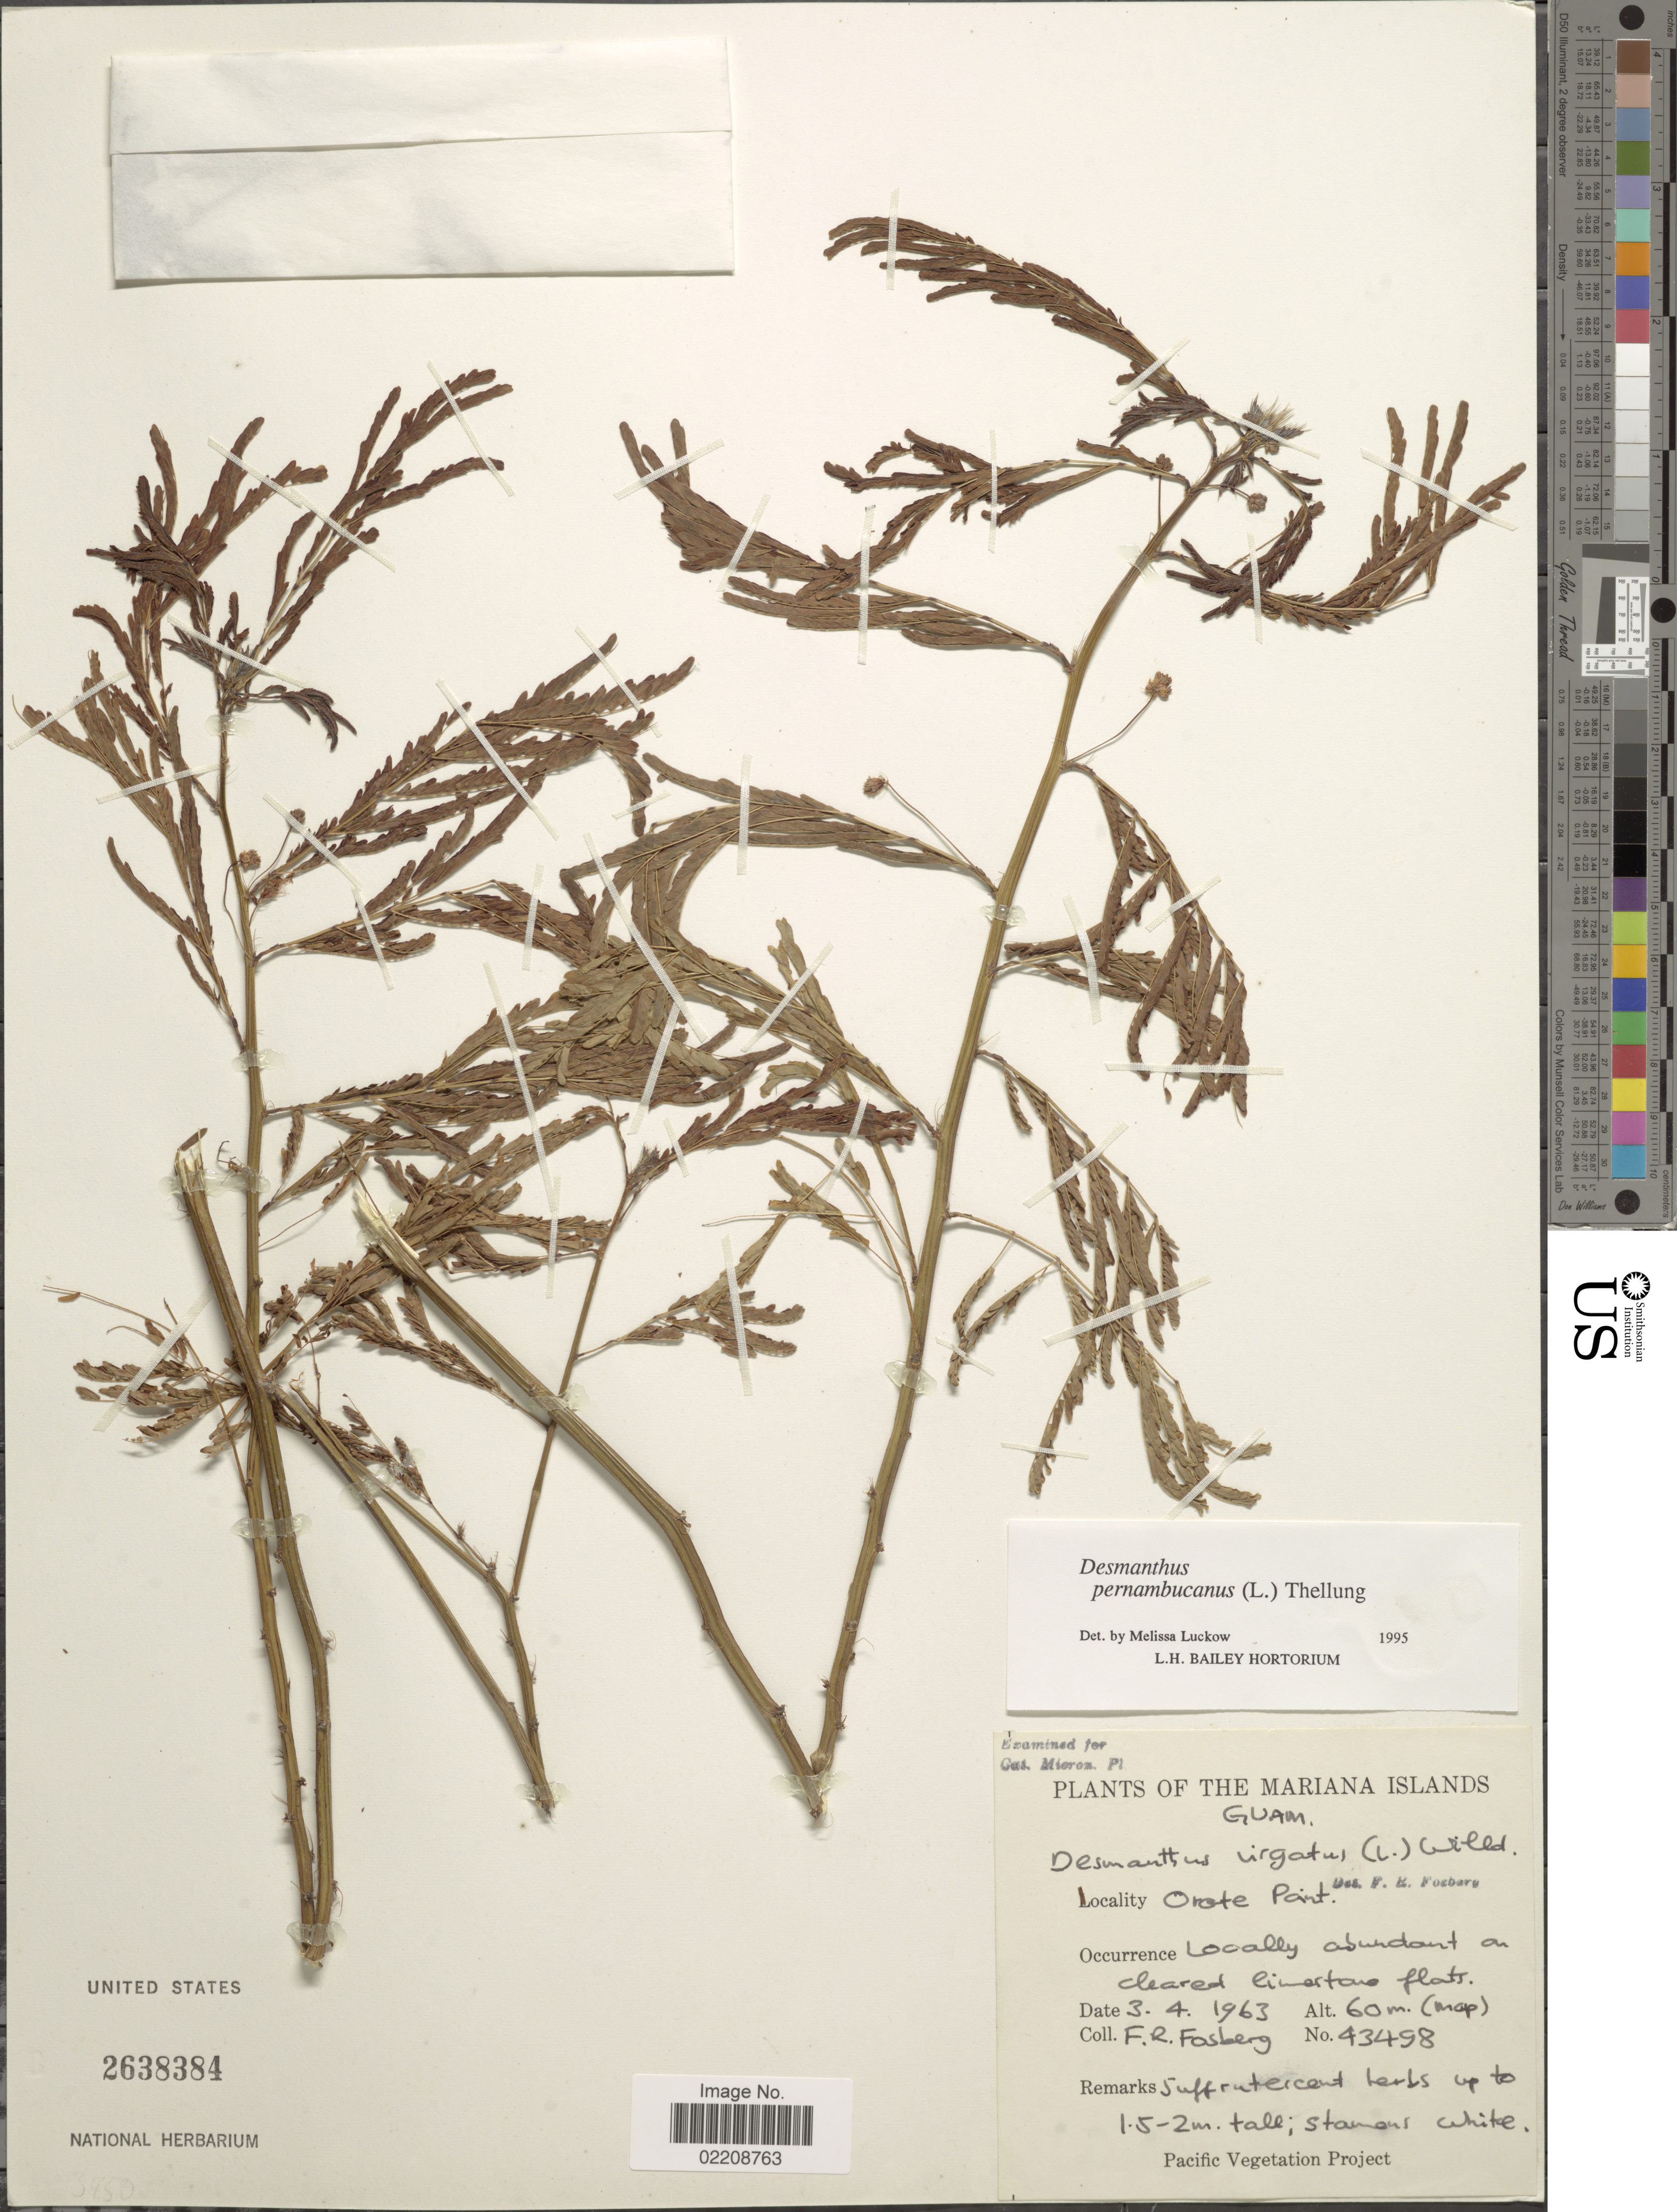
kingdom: Plantae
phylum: Tracheophyta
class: Magnoliopsida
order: Fabales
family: Fabaceae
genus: Desmanthus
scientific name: Desmanthus pernambucanus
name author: (L.) Thell.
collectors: F. R. Fosberg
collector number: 43498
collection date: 1963-04-03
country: Guam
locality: Marianas Islands, Onote Point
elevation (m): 60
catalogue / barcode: US 2638384